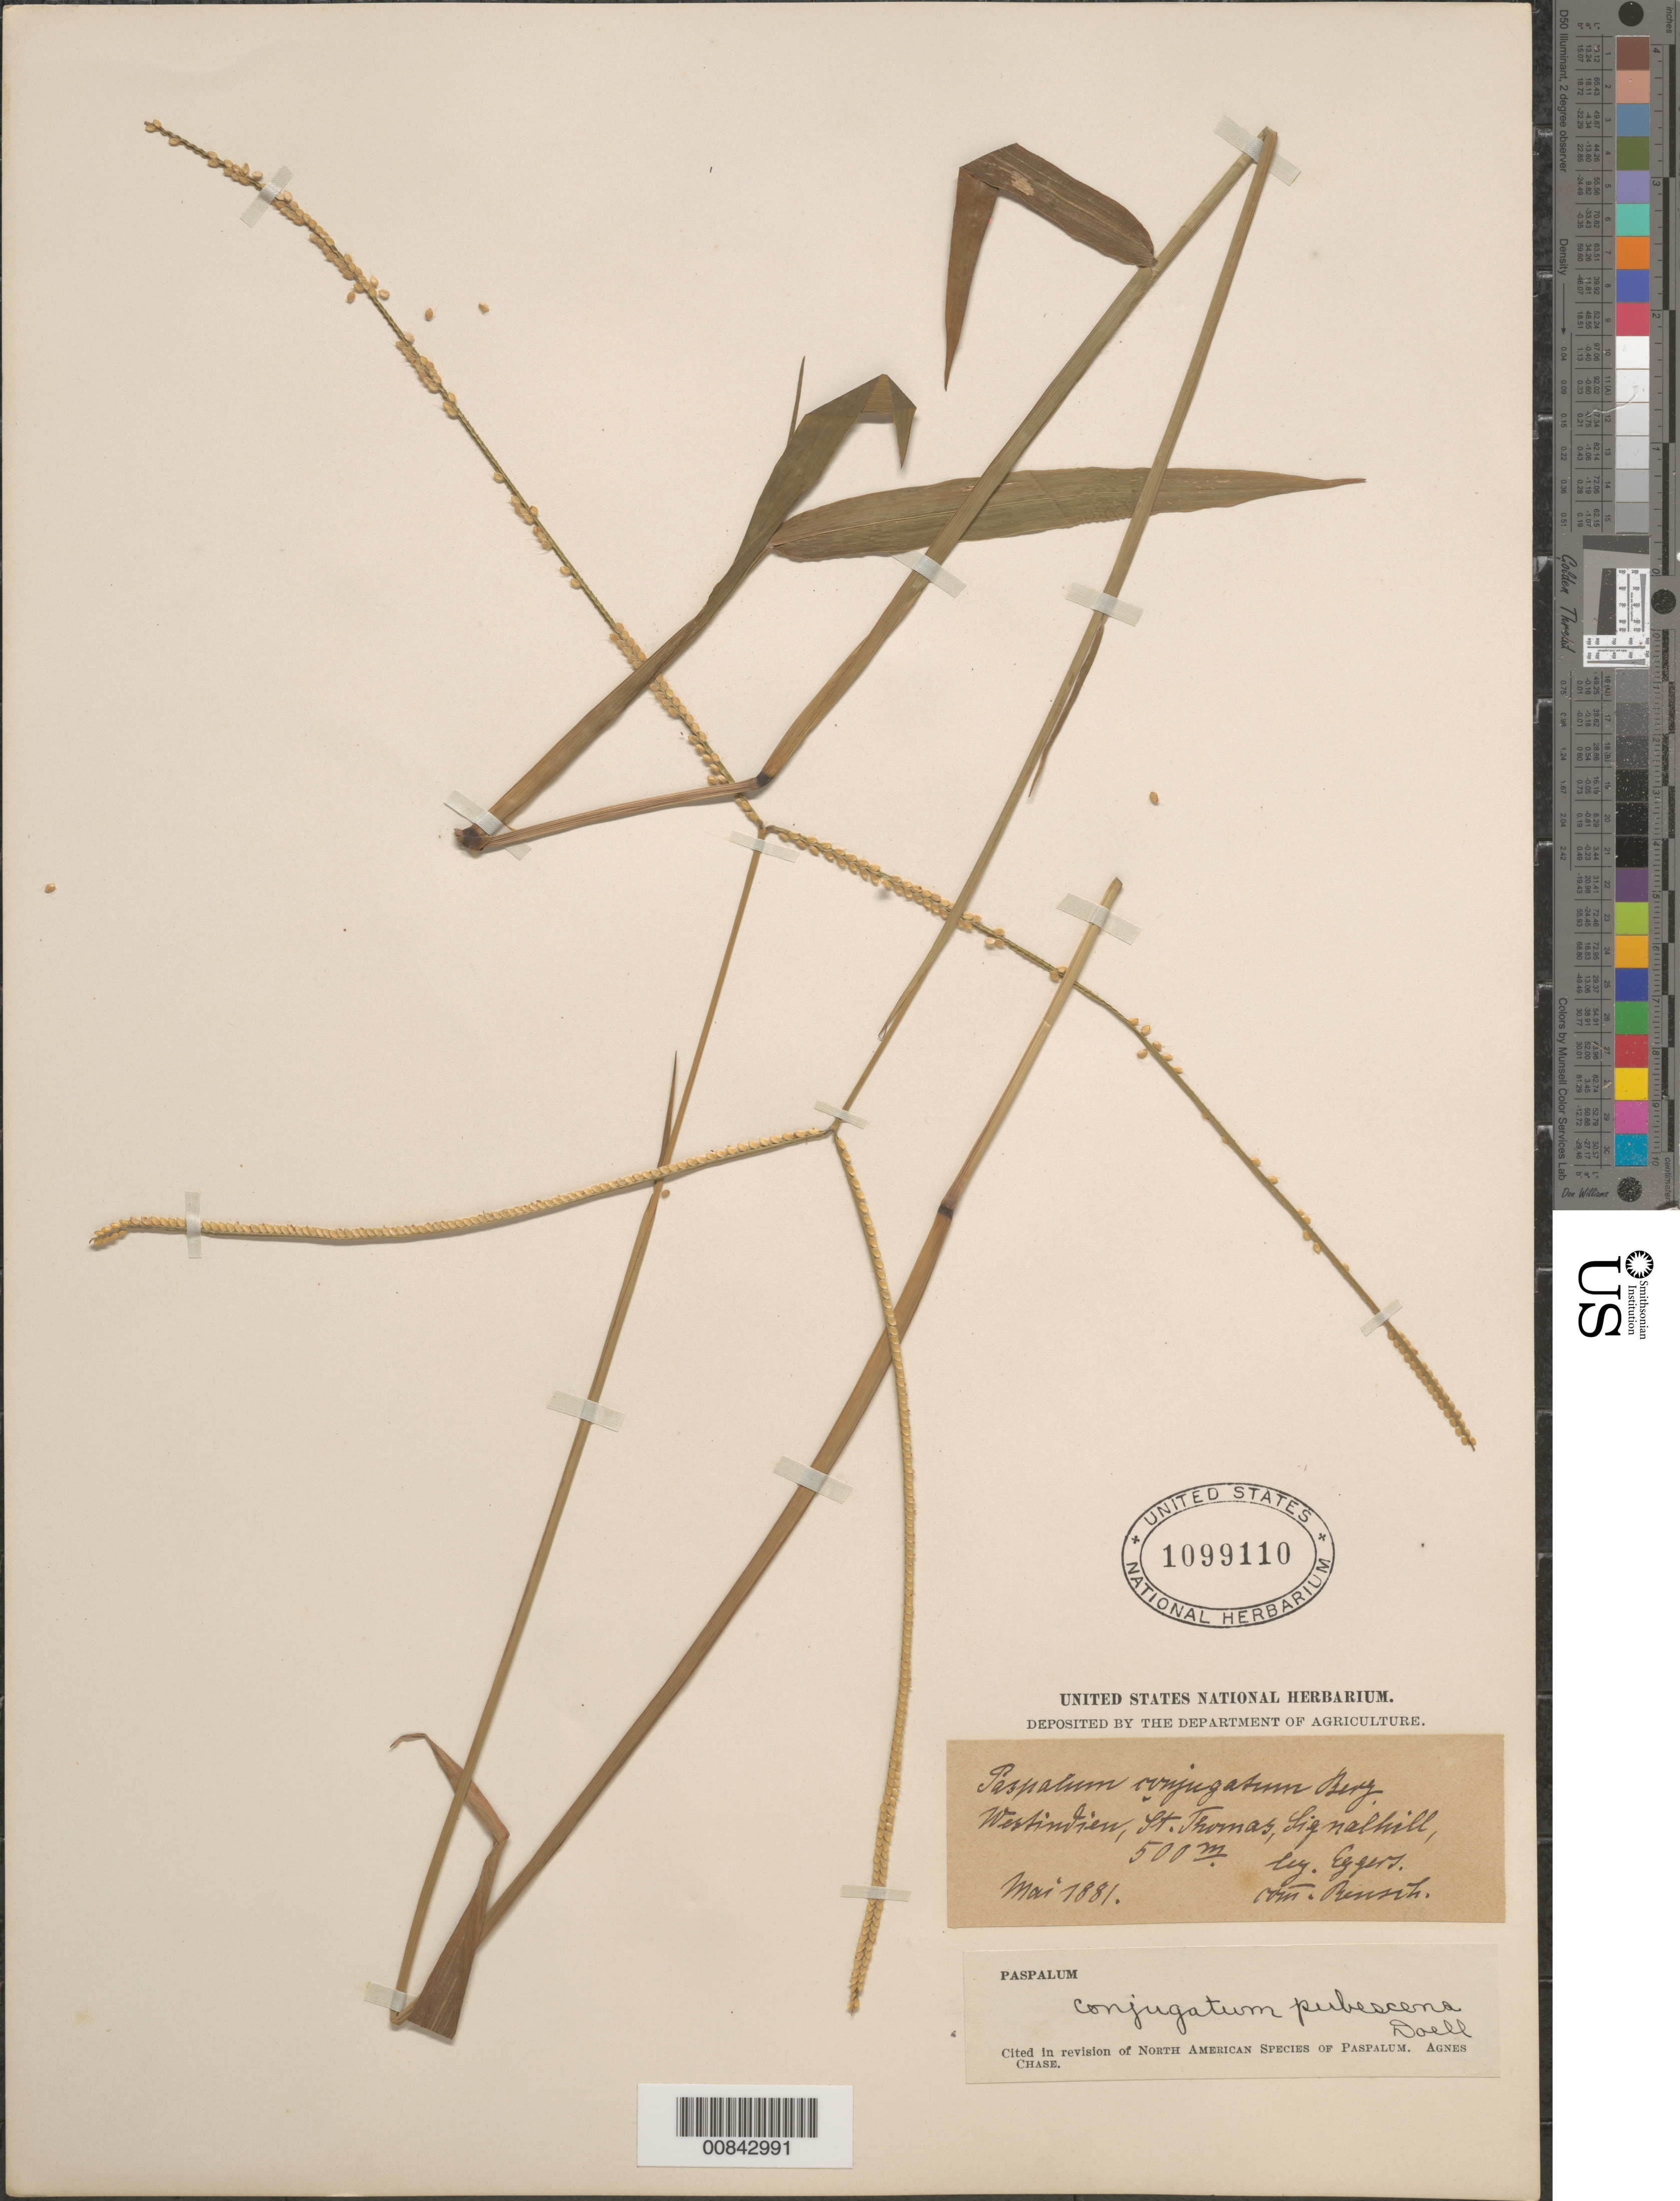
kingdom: Plantae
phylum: Tracheophyta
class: Liliopsida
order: Poales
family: Poaceae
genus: Paspalum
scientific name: Paspalum conjugatum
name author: P.J. Bergius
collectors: -. Eggers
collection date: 1881-05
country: U.S. Virgin Islands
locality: Westindien, St. Thomas, Signalhill.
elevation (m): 500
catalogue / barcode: US 1099110